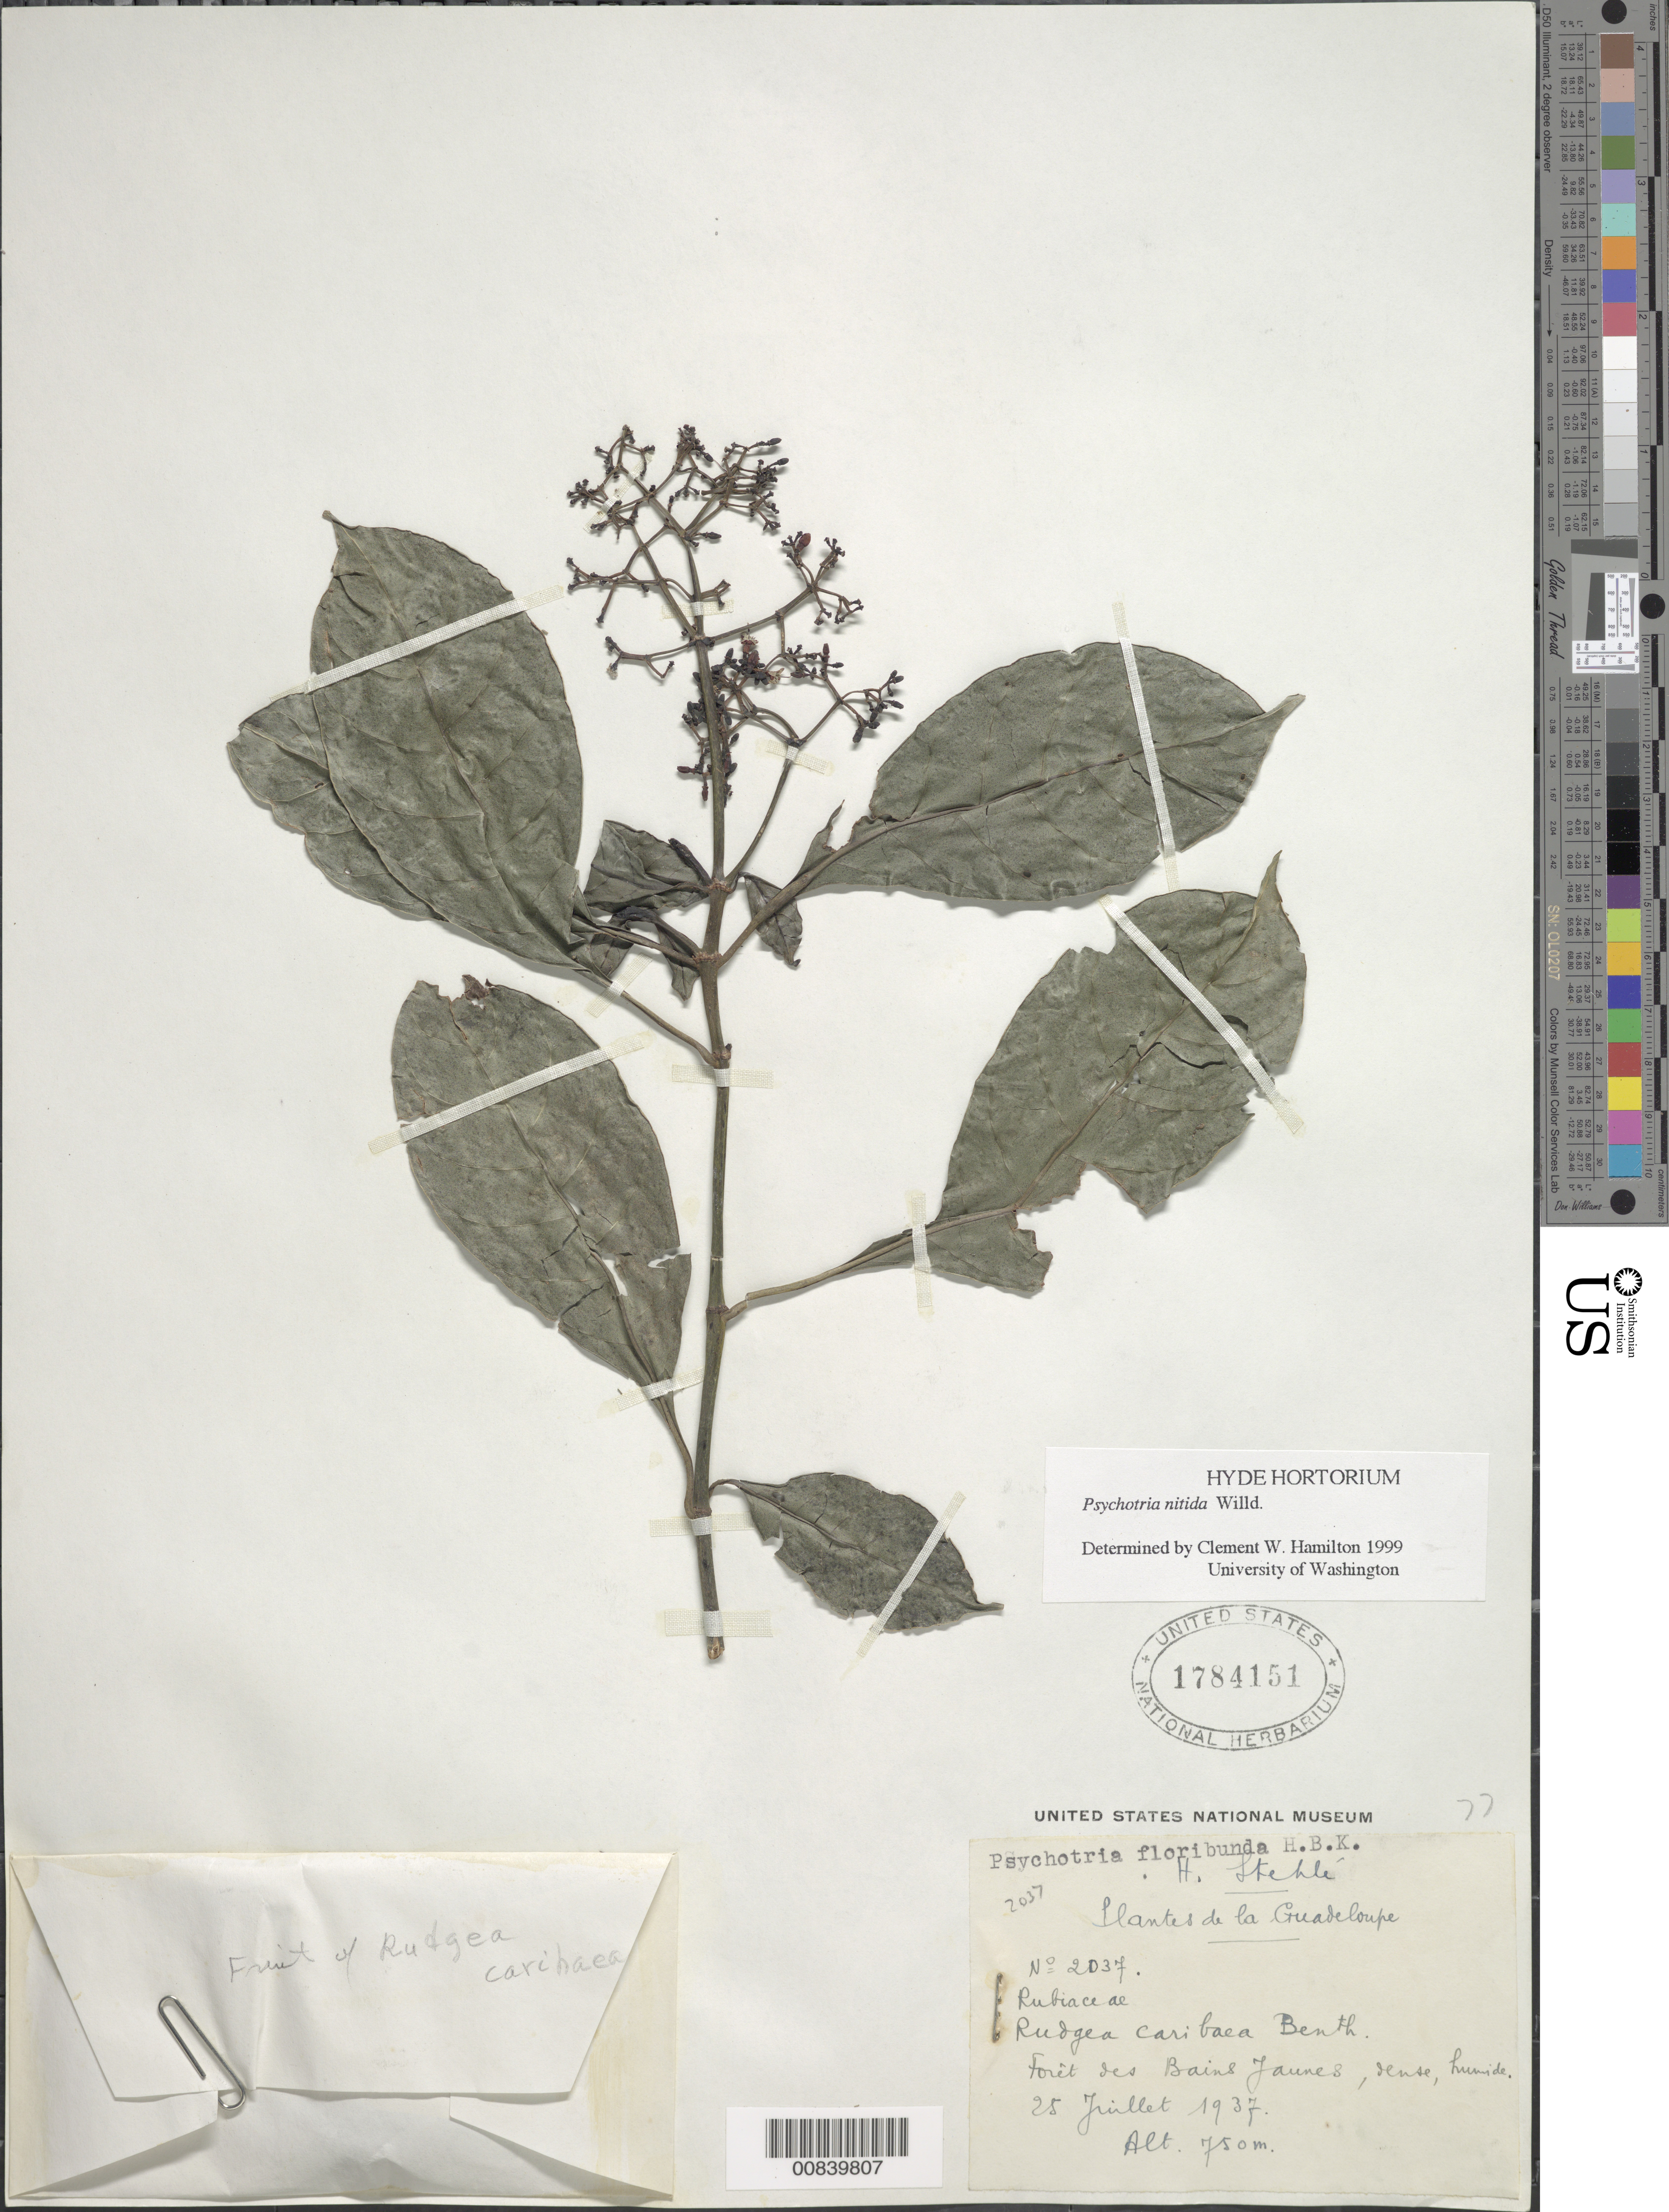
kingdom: Plantae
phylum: Tracheophyta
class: Magnoliopsida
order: Gentianales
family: Rubiaceae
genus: Psychotria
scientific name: Psychotria mapourioides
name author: DC.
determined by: Hamilton, C. W.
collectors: H. Stehlé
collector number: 2037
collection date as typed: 25 Jul 1937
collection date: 1937-07-25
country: Guadeloupe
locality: Forêt des Bains Jaunes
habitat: Forêt dense humide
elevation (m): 750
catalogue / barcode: US 1784151